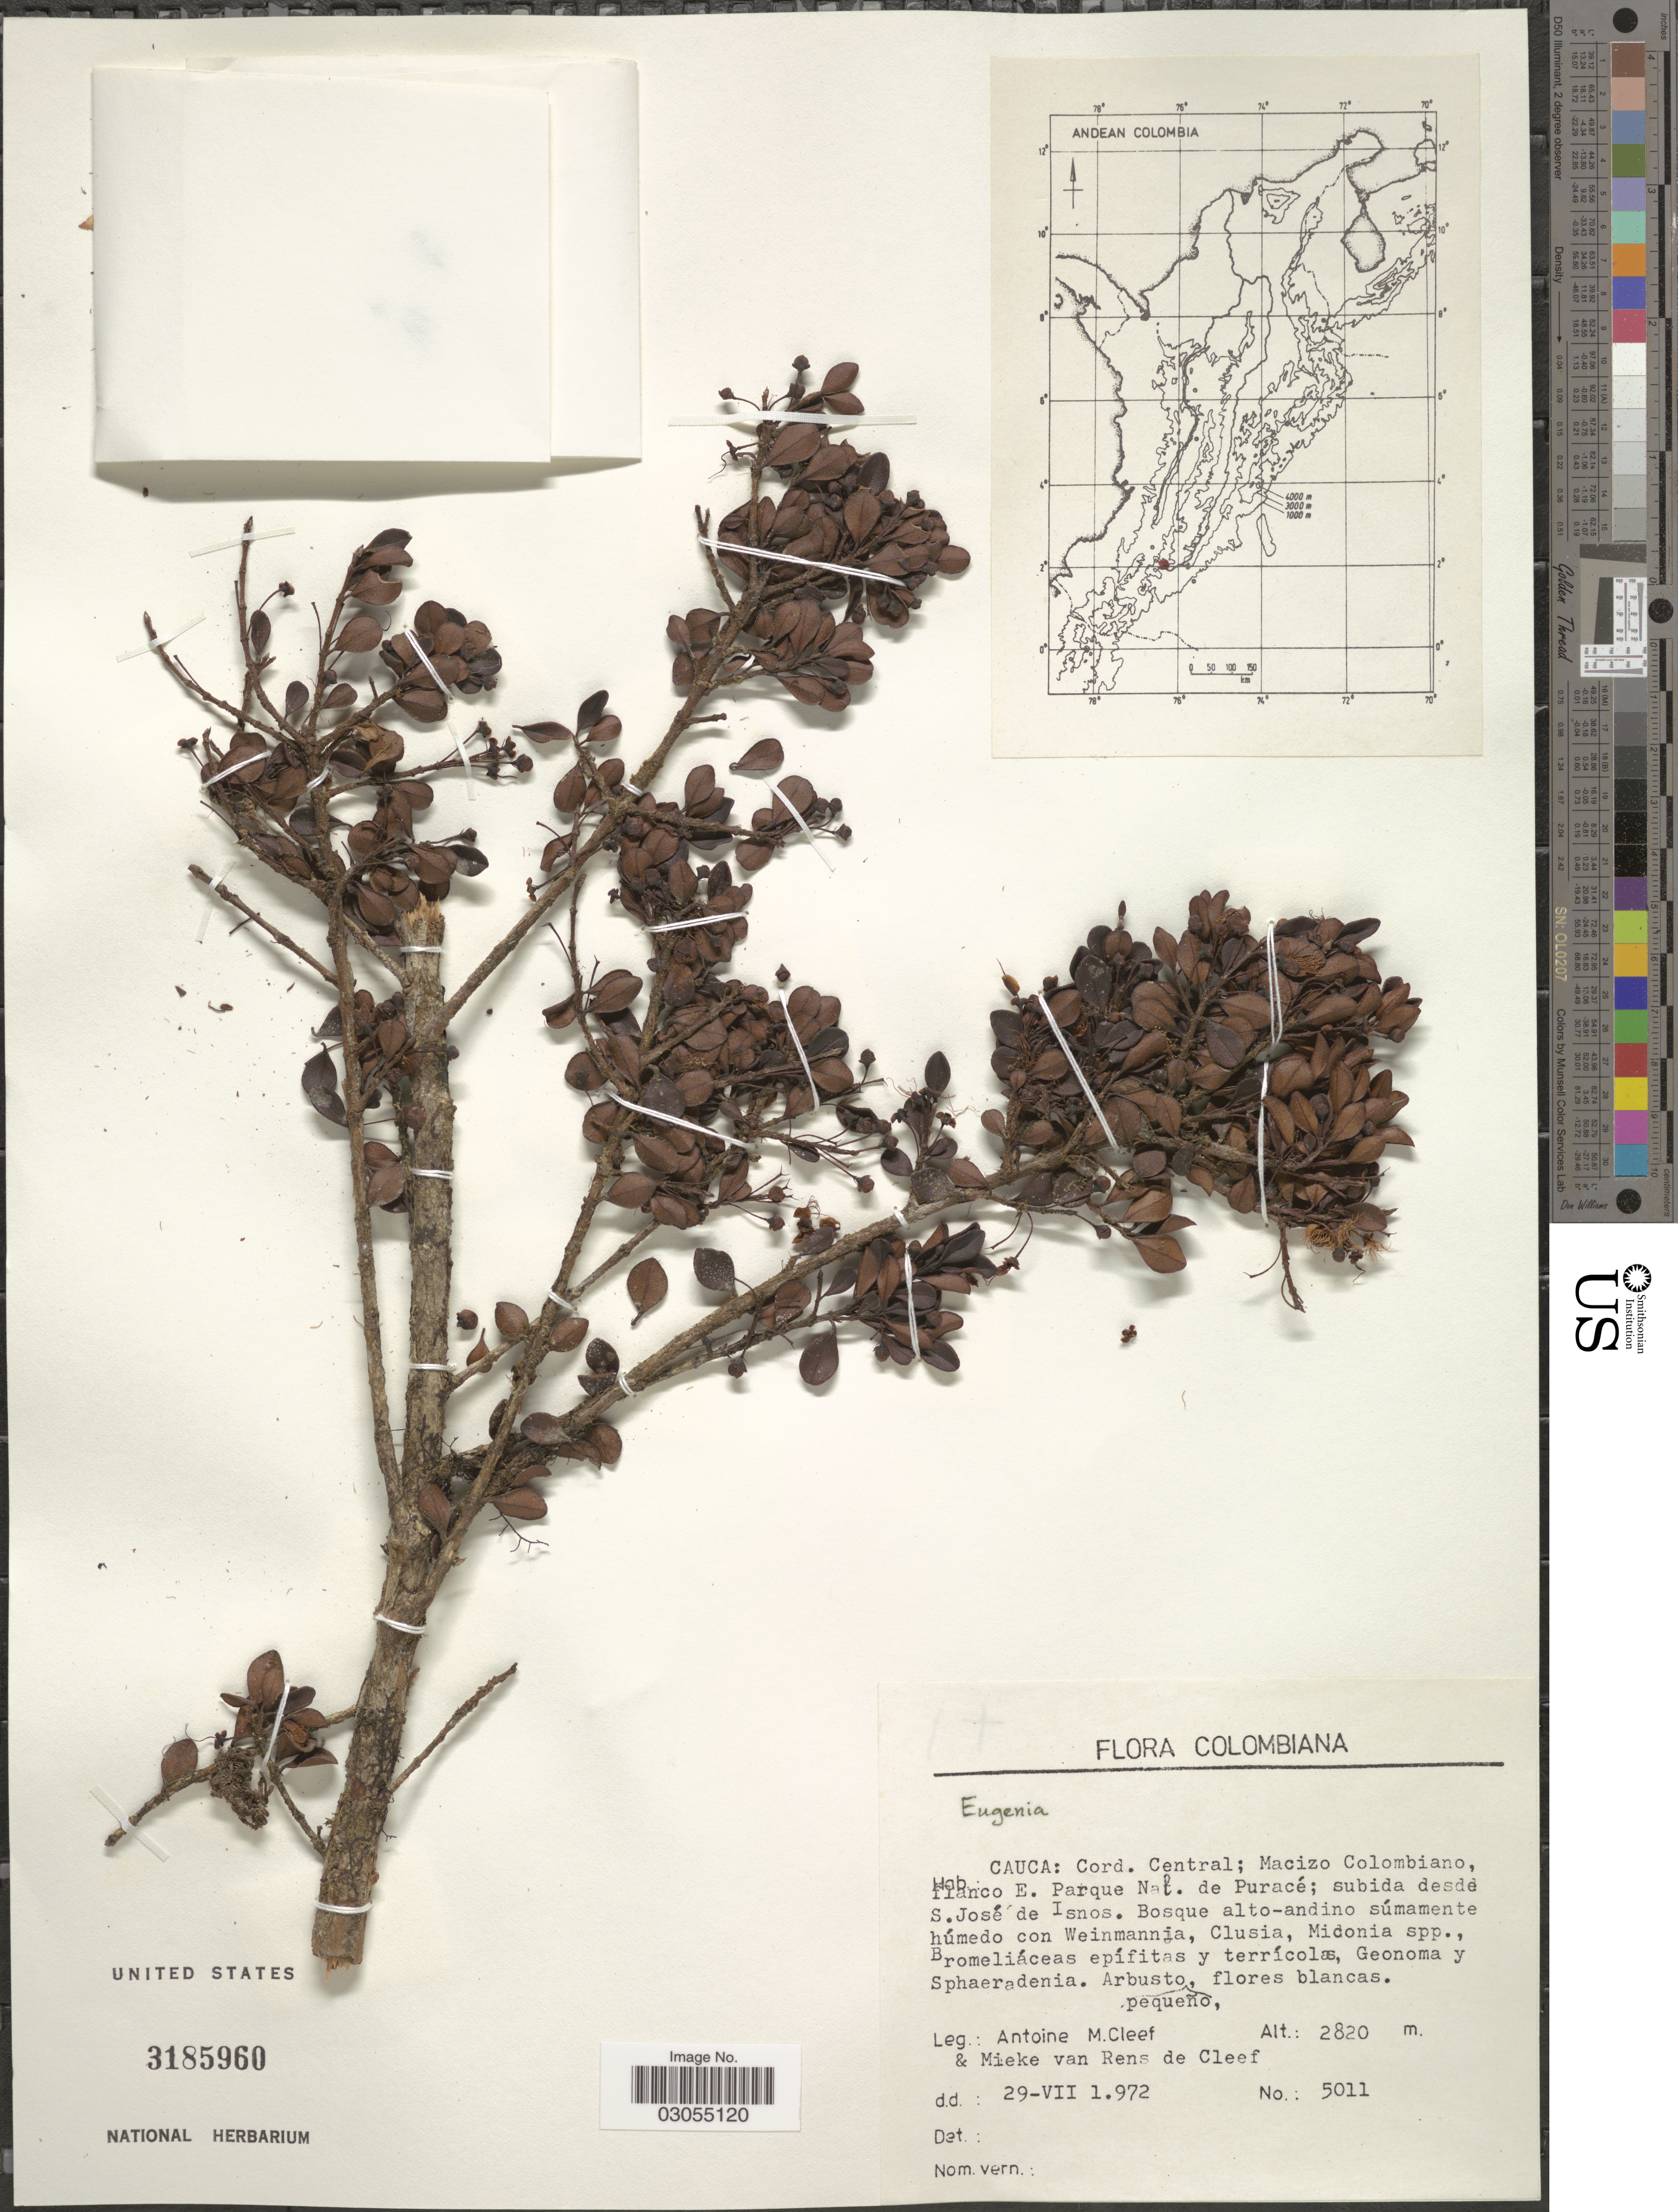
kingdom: Plantae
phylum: Tracheophyta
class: Magnoliopsida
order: Myrtales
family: Myrtaceae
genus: Myrcianthes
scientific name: Myrcianthes myrsinoides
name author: (Kunth) Grifo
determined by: Parra-O, Carlos A., Instituto de Ciencias Naturales - Universidad Nacional de Colombia (COLOMBIA)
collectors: A. M. Cleef & A. M. van Rens de Cleef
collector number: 5011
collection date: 1972-07-29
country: Colombia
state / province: Cauca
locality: Cord. Central; Macizo Colombiano, flanco E. Parque Nat. de Puracé; subida desde S. José de Isnos.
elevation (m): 2820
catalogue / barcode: US 3185960